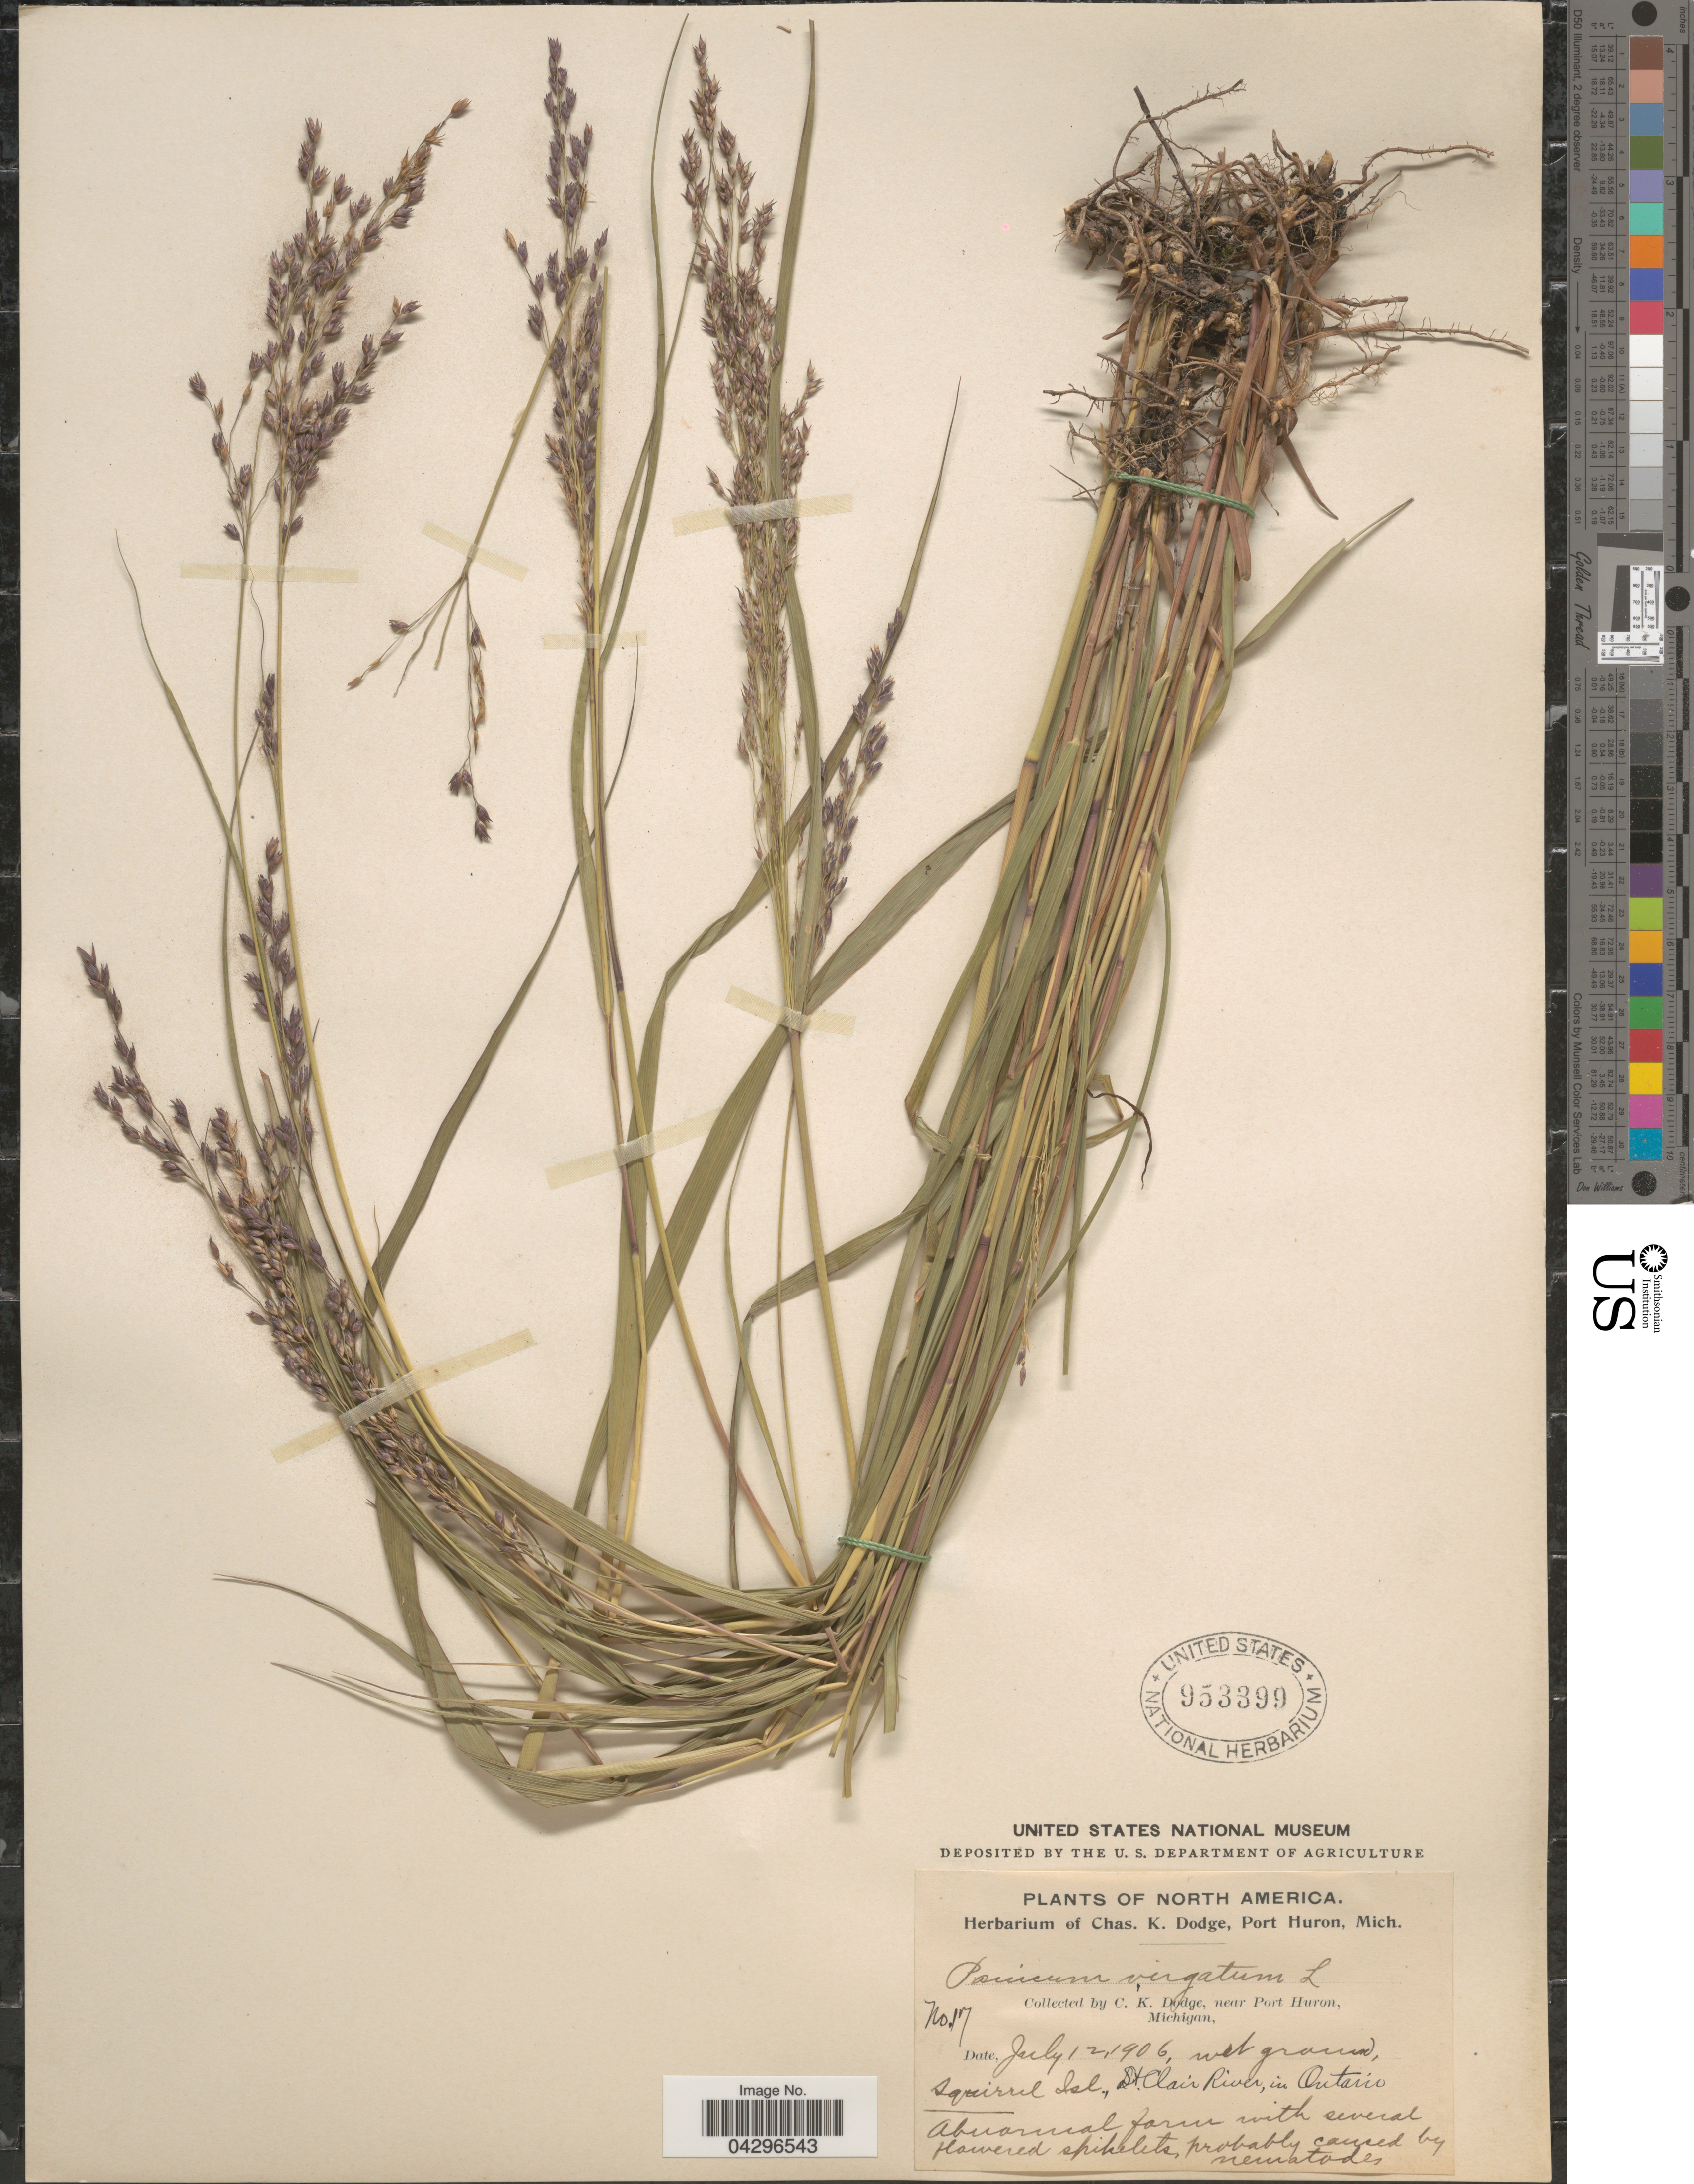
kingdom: Plantae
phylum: Tracheophyta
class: Liliopsida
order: Poales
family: Poaceae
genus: Panicum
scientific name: Panicum virgatum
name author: L.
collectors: C. Dodge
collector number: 17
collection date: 1906-07-12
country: United States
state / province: Michigan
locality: Near Port Huron. Squirrel Isl., St. Clair River, in Ontario.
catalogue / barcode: US 953399